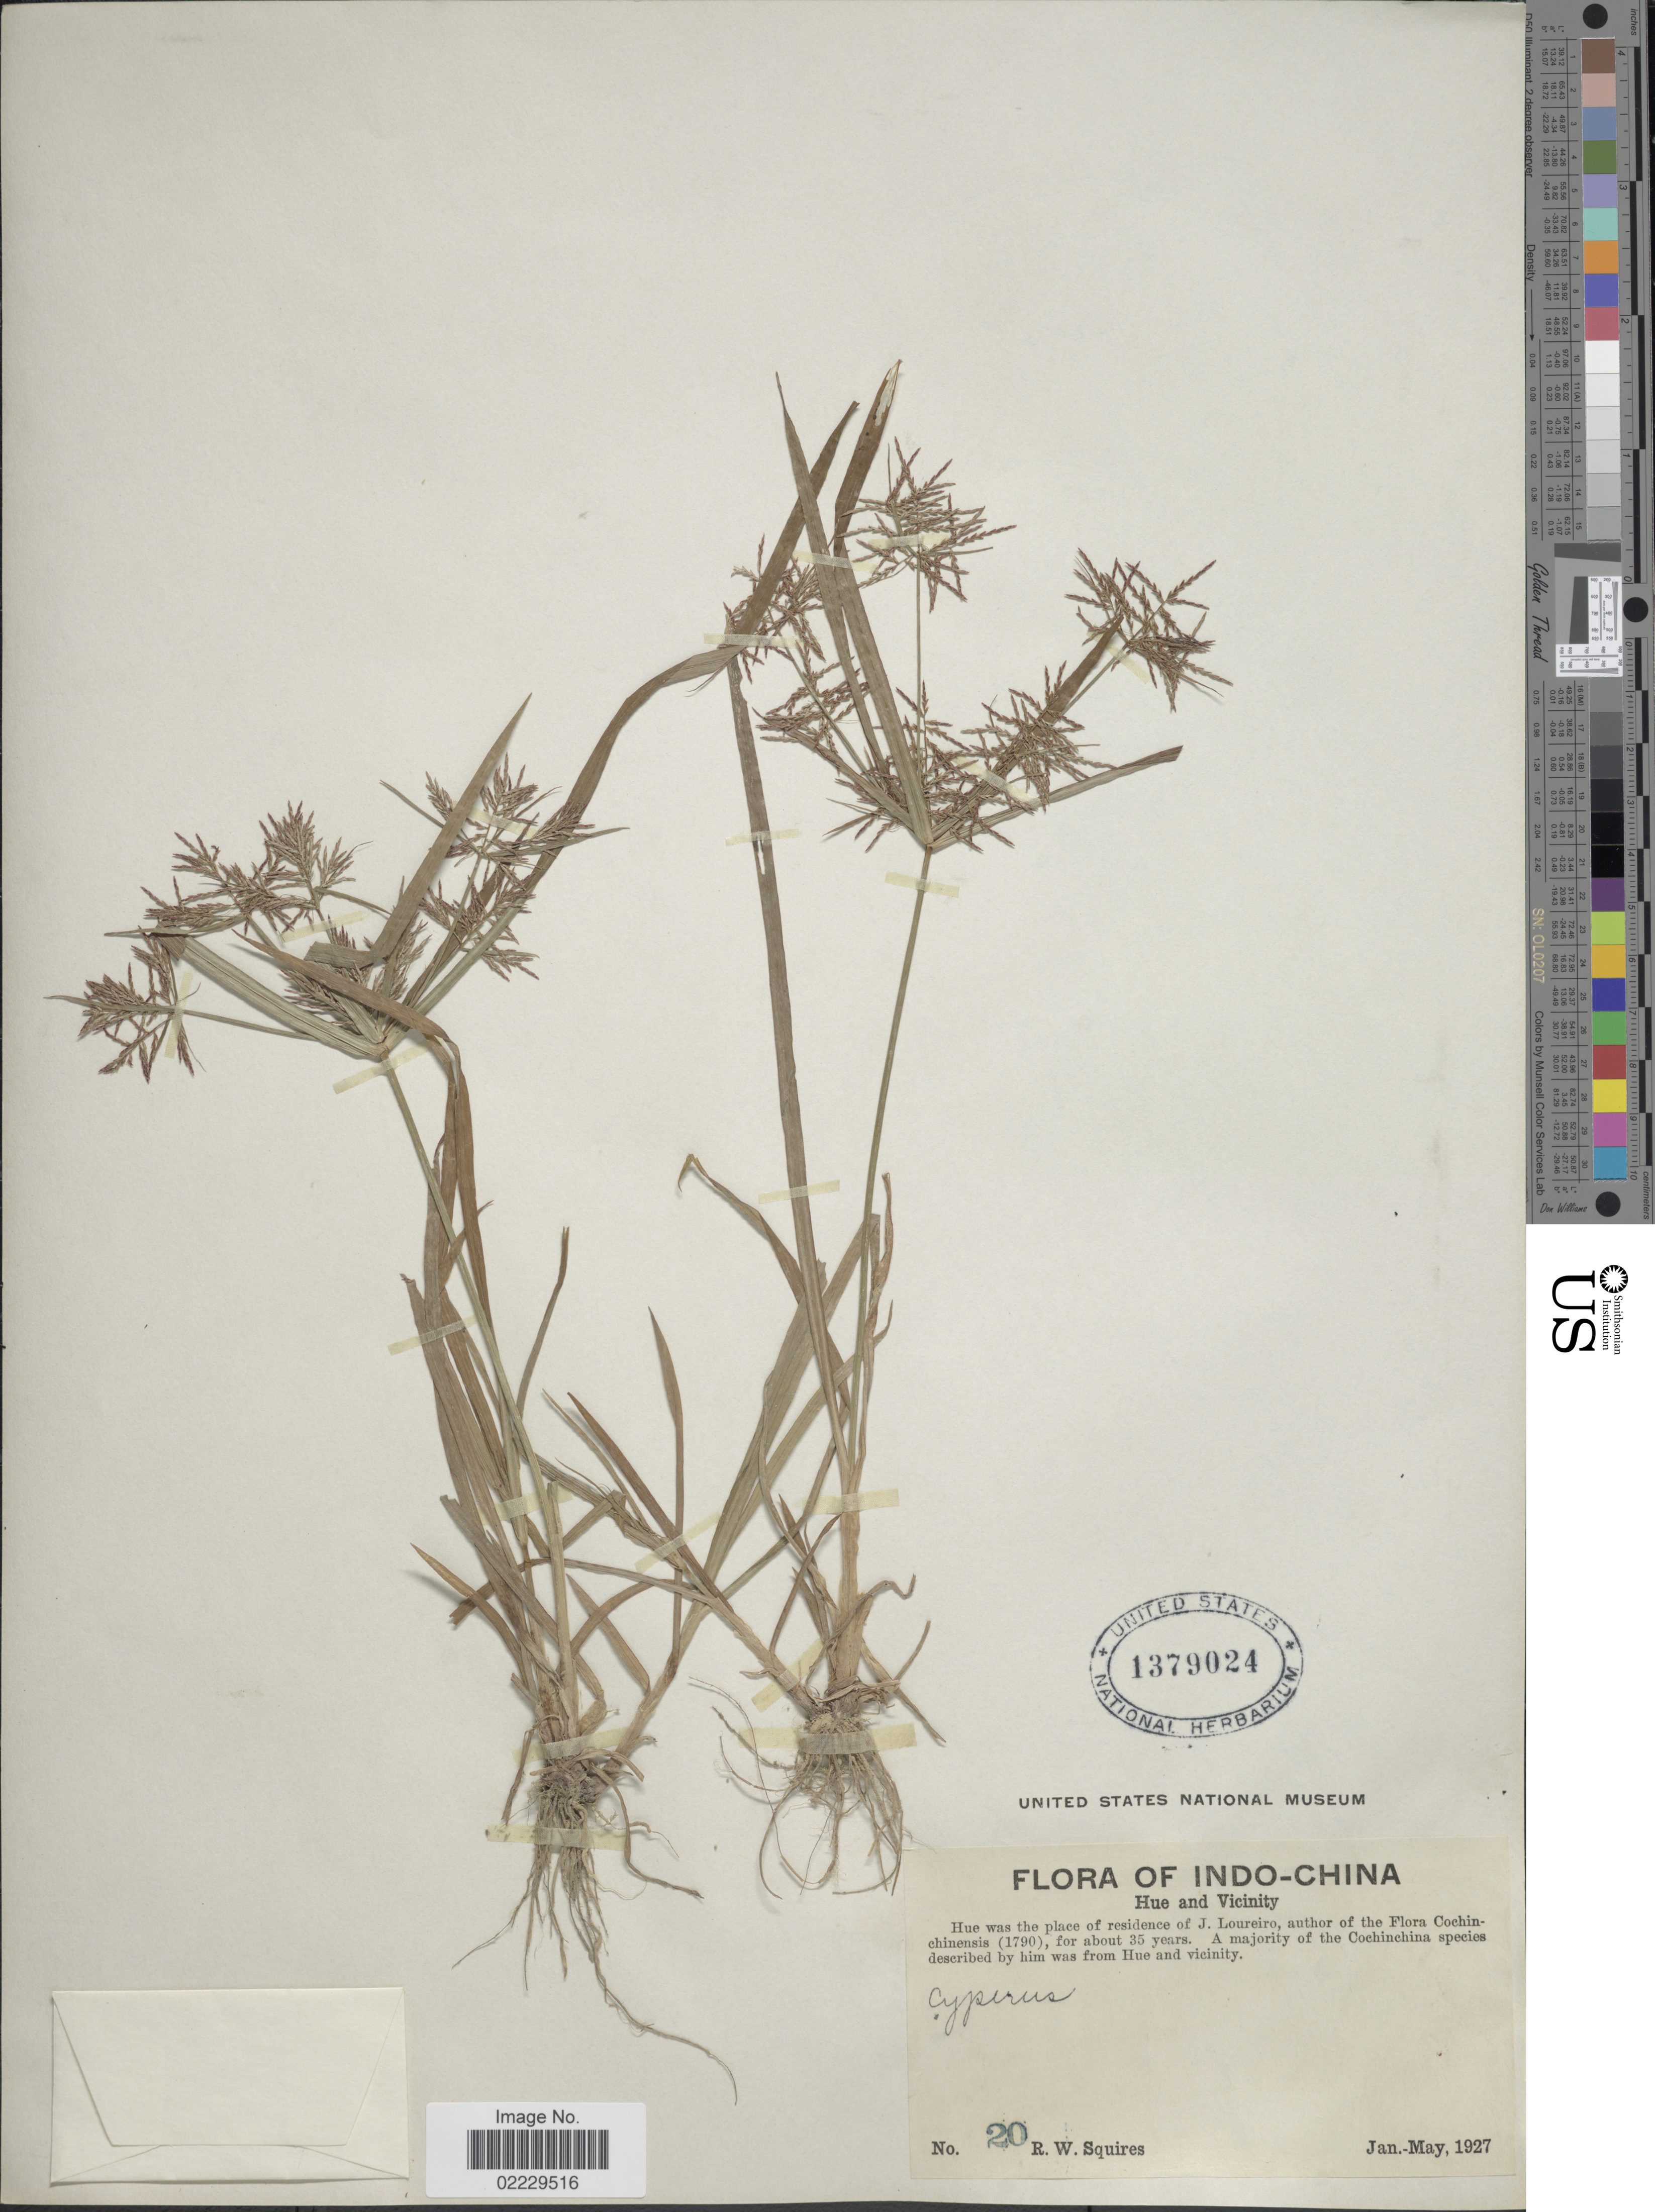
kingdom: Plantae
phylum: Tracheophyta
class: Liliopsida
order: Poales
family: Cyperaceae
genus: Cyperus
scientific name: Cyperus distans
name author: L. f.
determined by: Strong, Mark T., (BOT), Smithsonian Institution - National Museum of Natural History (UNITED STATES)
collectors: R. Squires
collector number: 20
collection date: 1927-01/1927-05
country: Vietnam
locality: Indo-China, Hue and Vicinity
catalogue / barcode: US 1379024